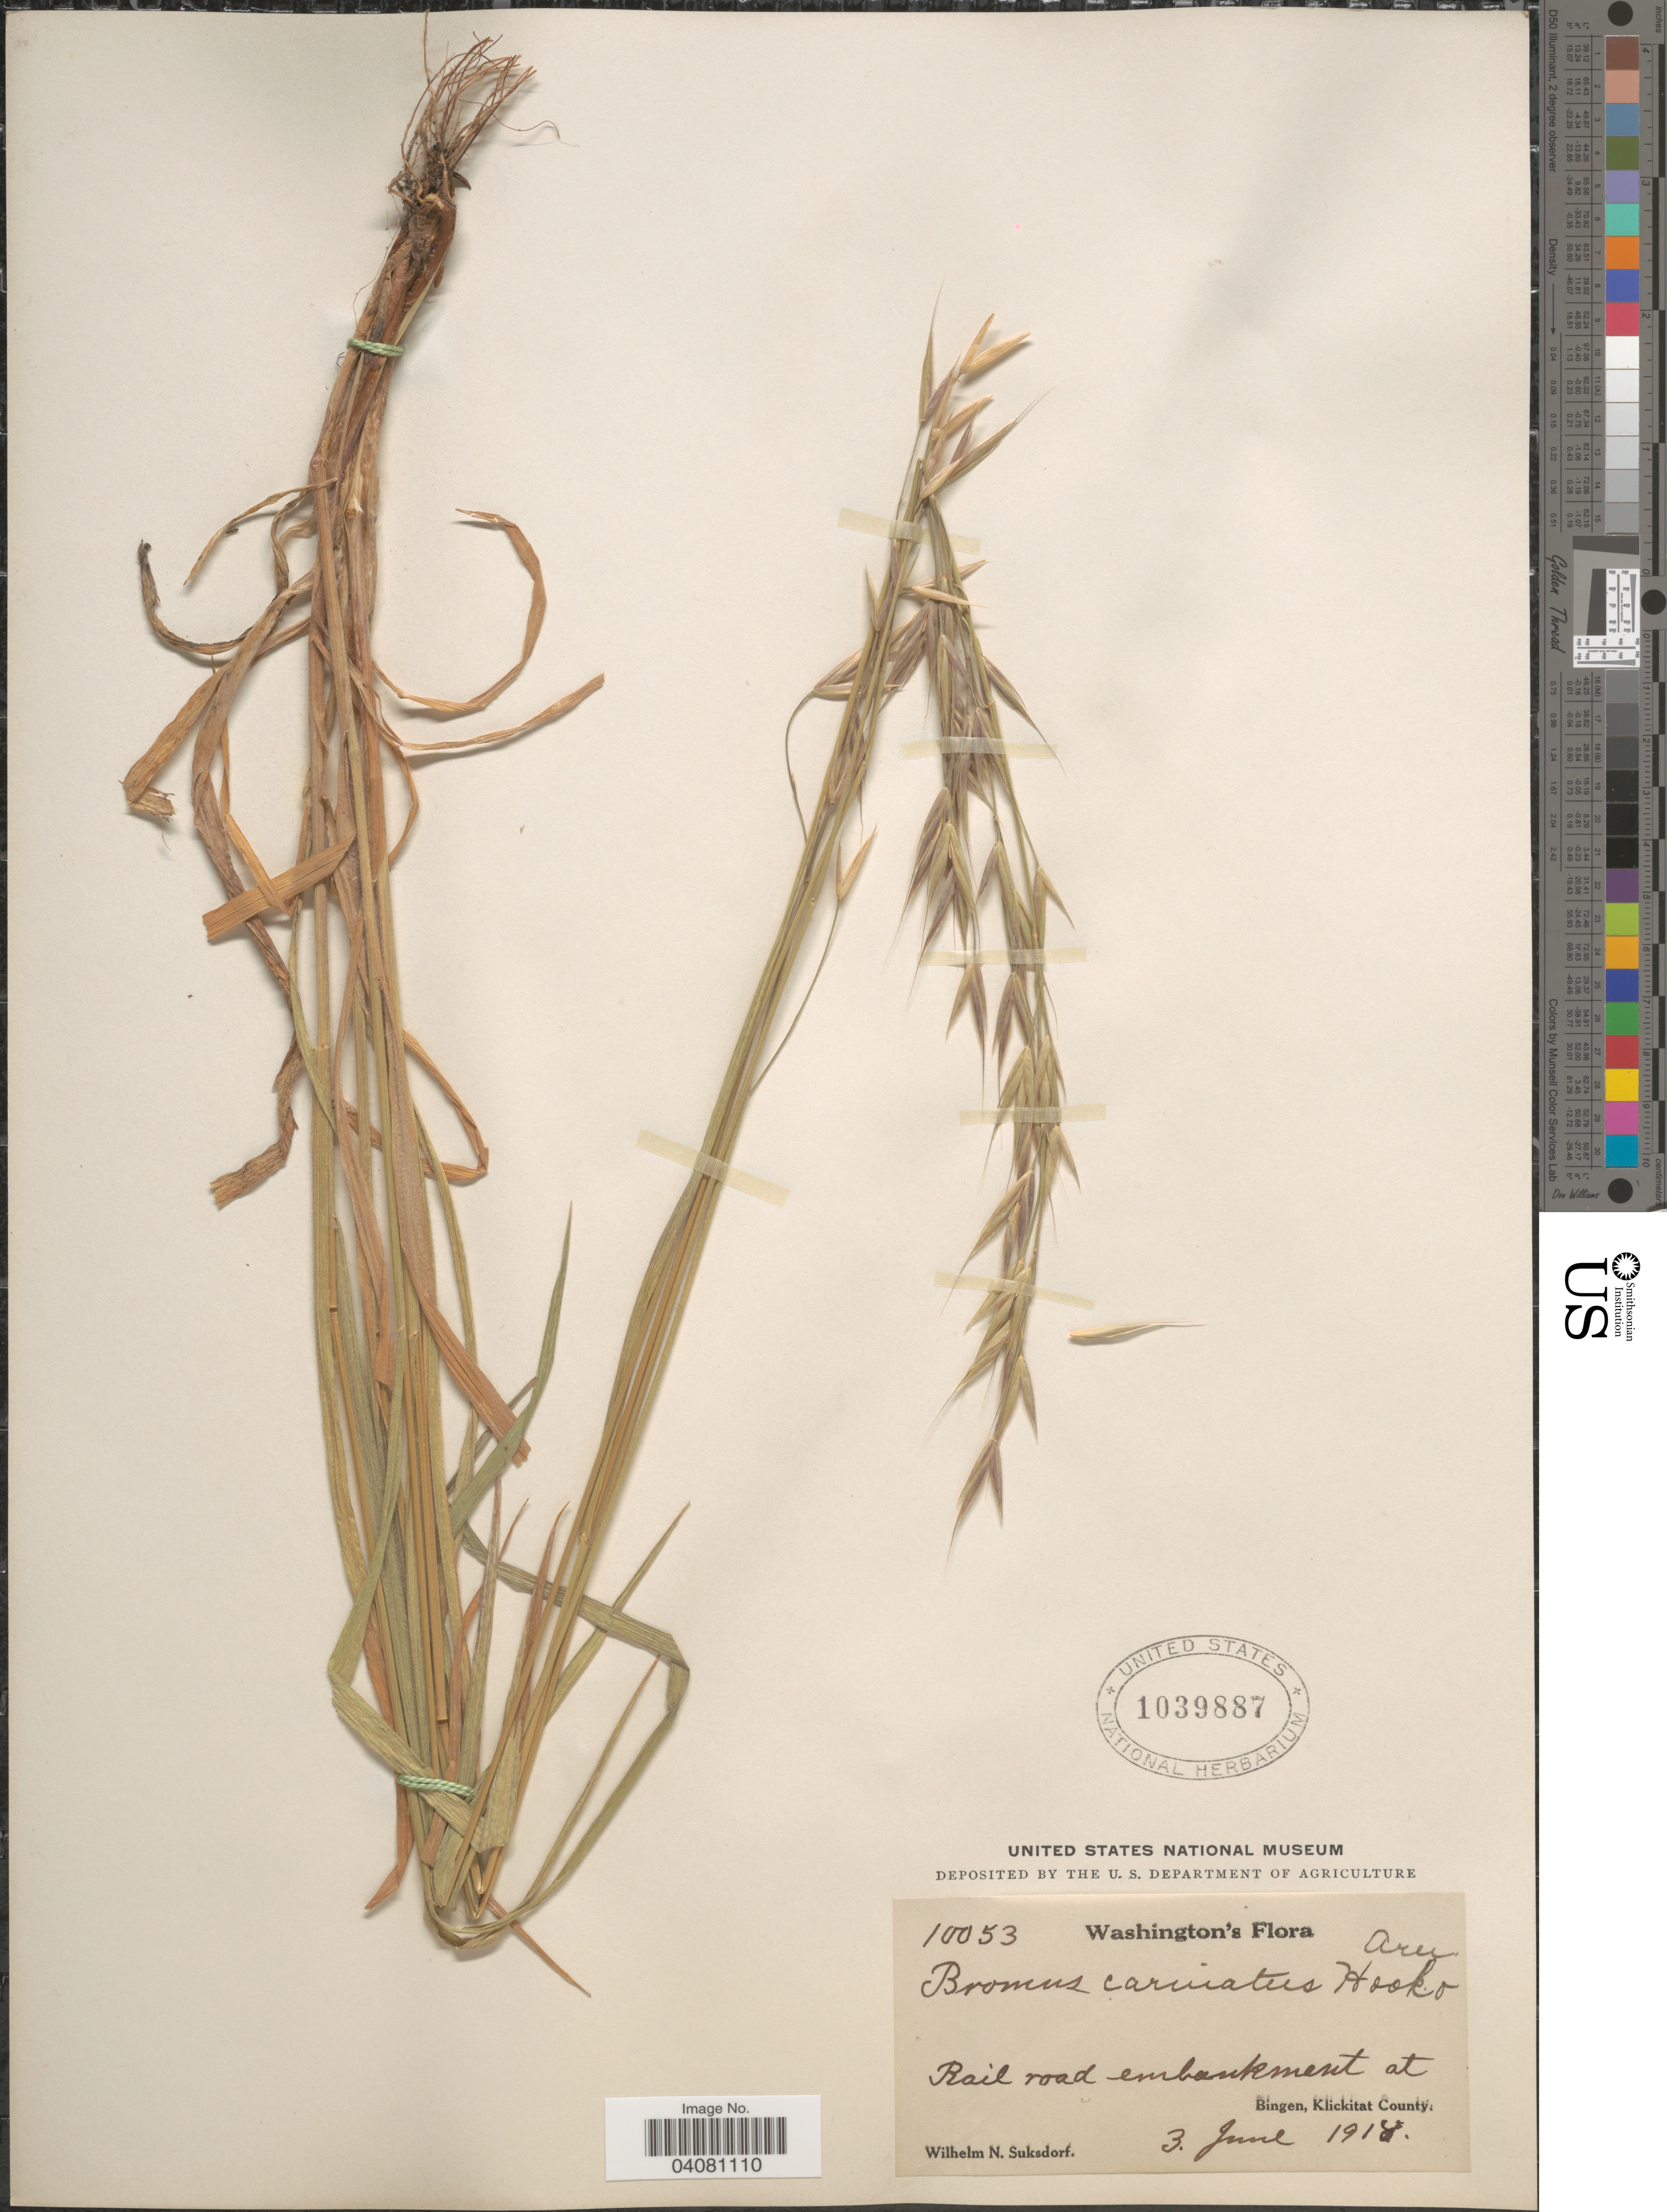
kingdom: Plantae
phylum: Tracheophyta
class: Liliopsida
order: Poales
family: Poaceae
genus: Bromus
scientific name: Bromus carinatus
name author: Hook. & Arn.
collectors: W. N. Suksdorf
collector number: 10053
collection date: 1918-06-03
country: United States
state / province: Washington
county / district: Klickitat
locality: Rail road embankment at Bingen, Klickitat County.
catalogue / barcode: US 1039887